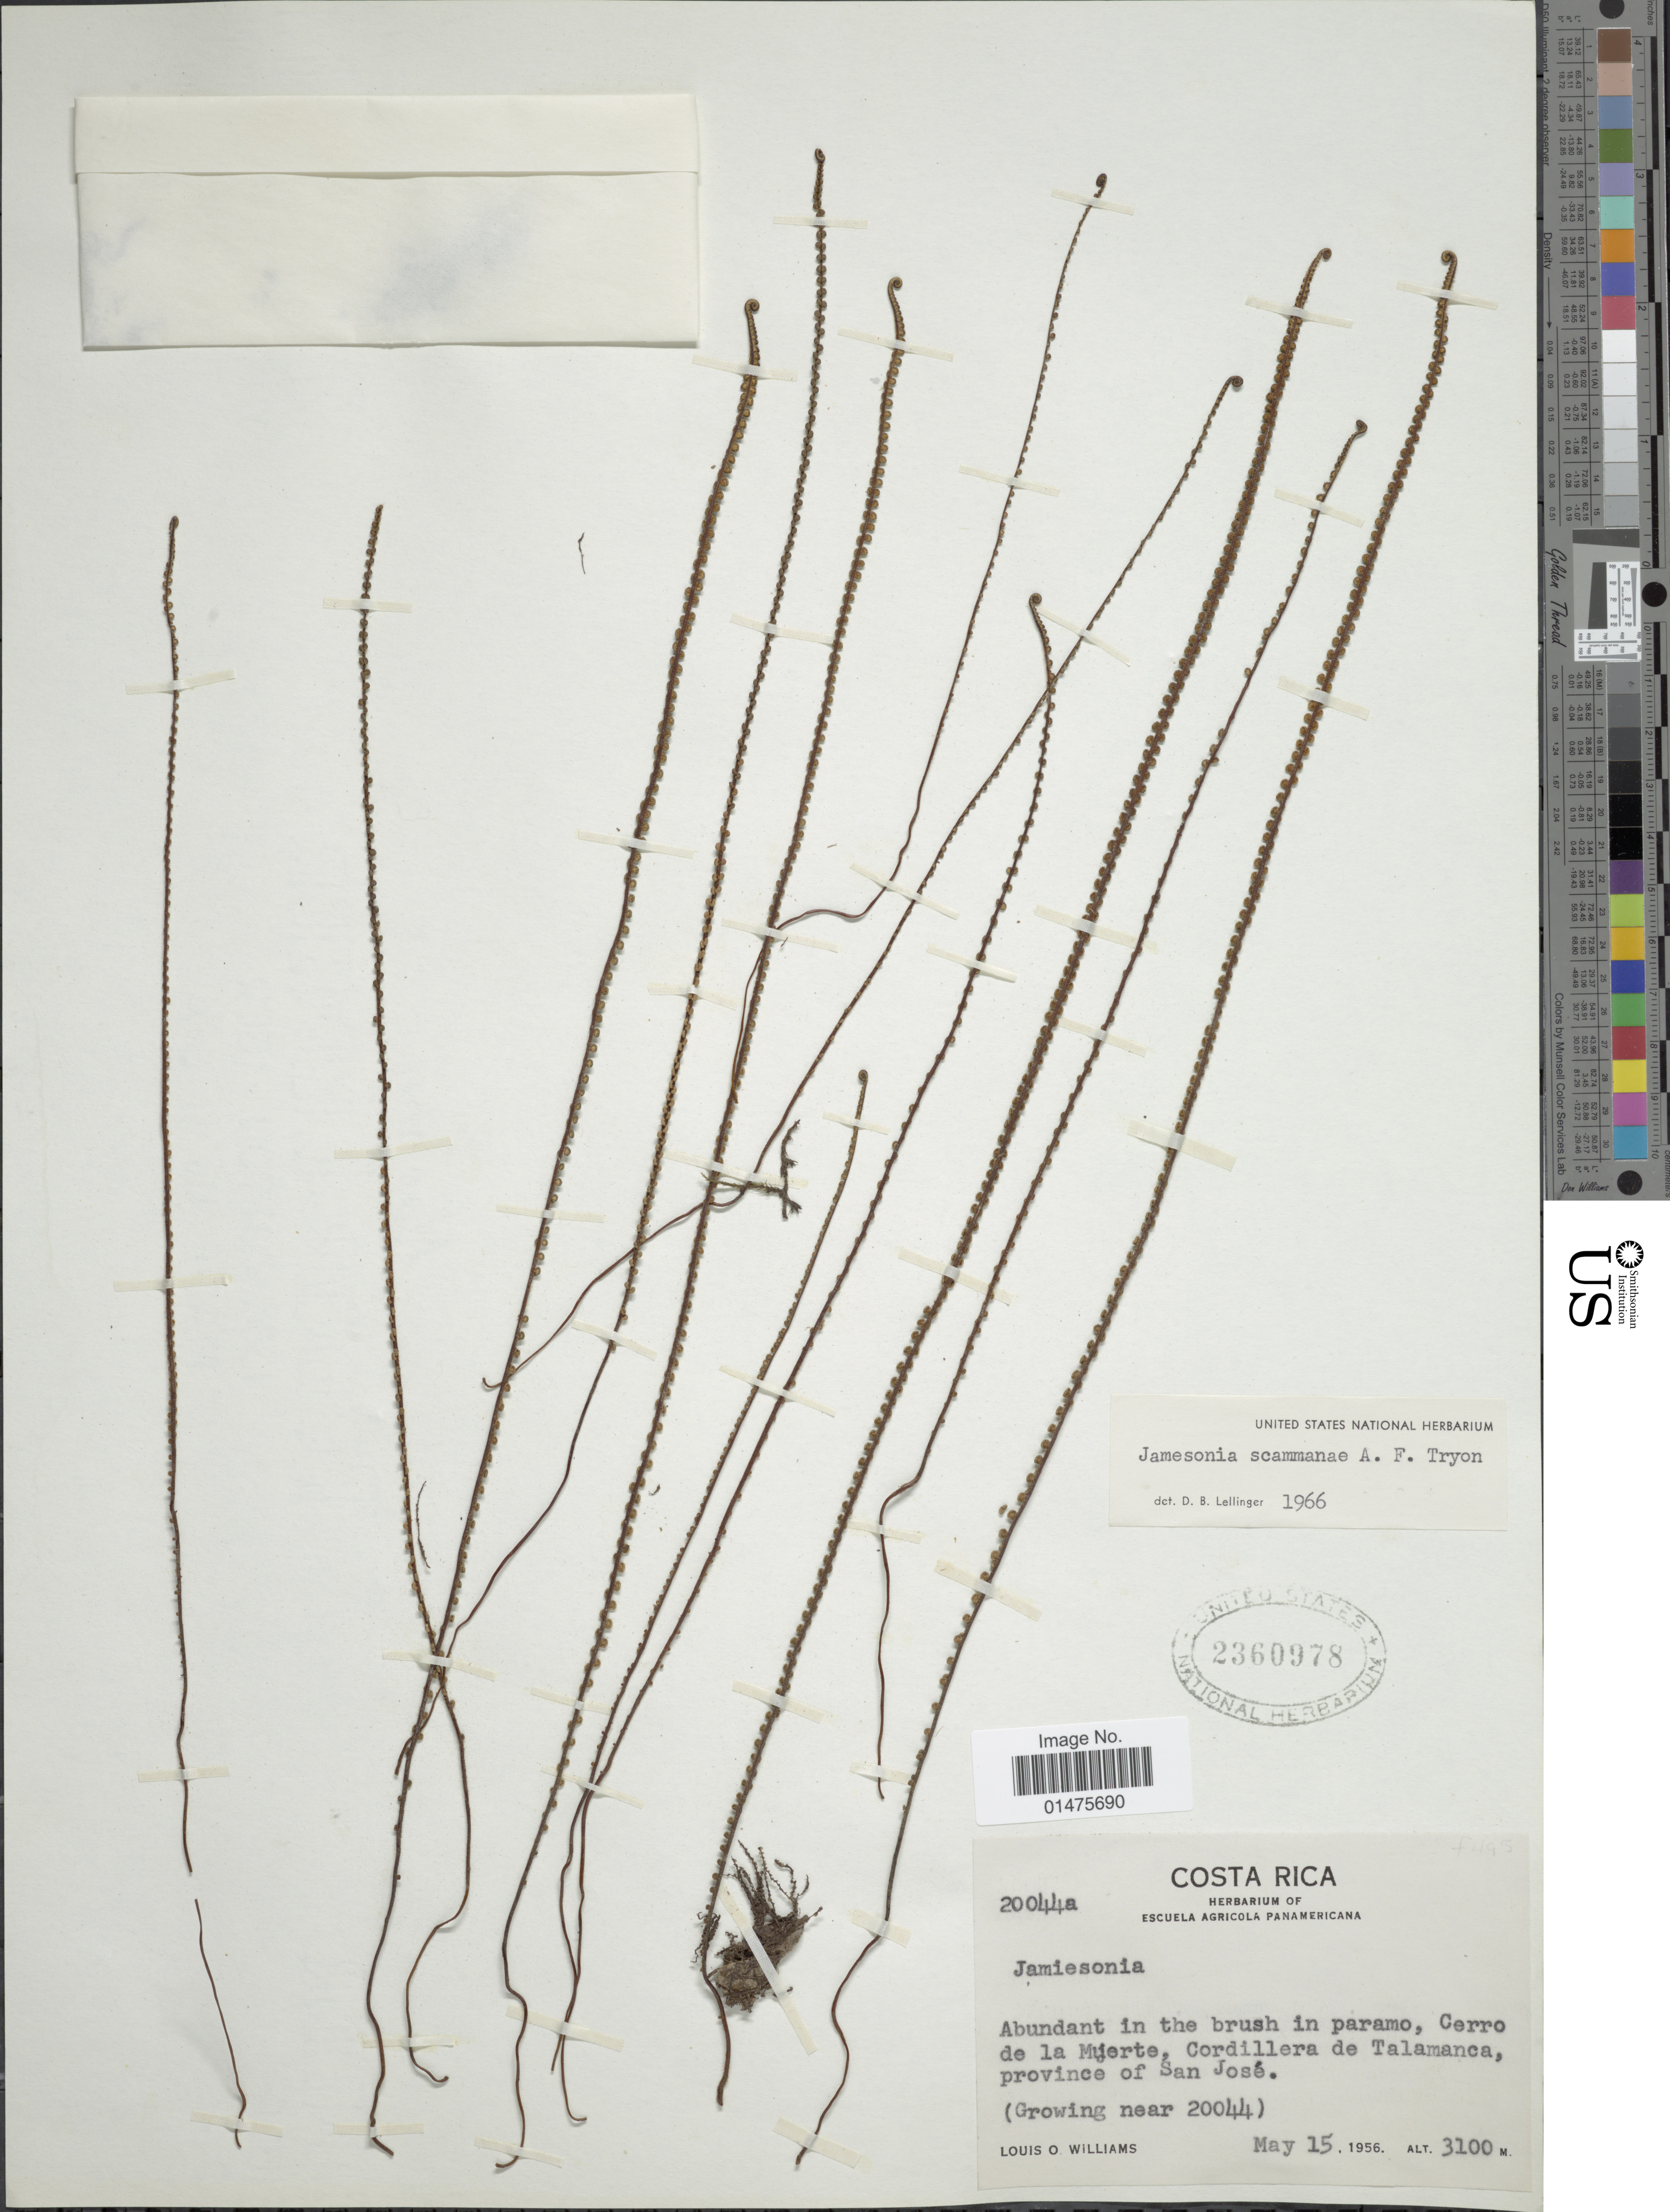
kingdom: Plantae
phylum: Tracheophyta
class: Polypodiopsida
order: Polypodiales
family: Pteridaceae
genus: Jamesonia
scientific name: Jamesonia scammanae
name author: A.F. Tryon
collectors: L. O. Williams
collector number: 20044a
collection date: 1956-05-15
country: Costa Rica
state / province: San José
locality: Cerro de la Muerte, Cordillera de Talamanca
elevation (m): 3100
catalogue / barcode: US 2360978